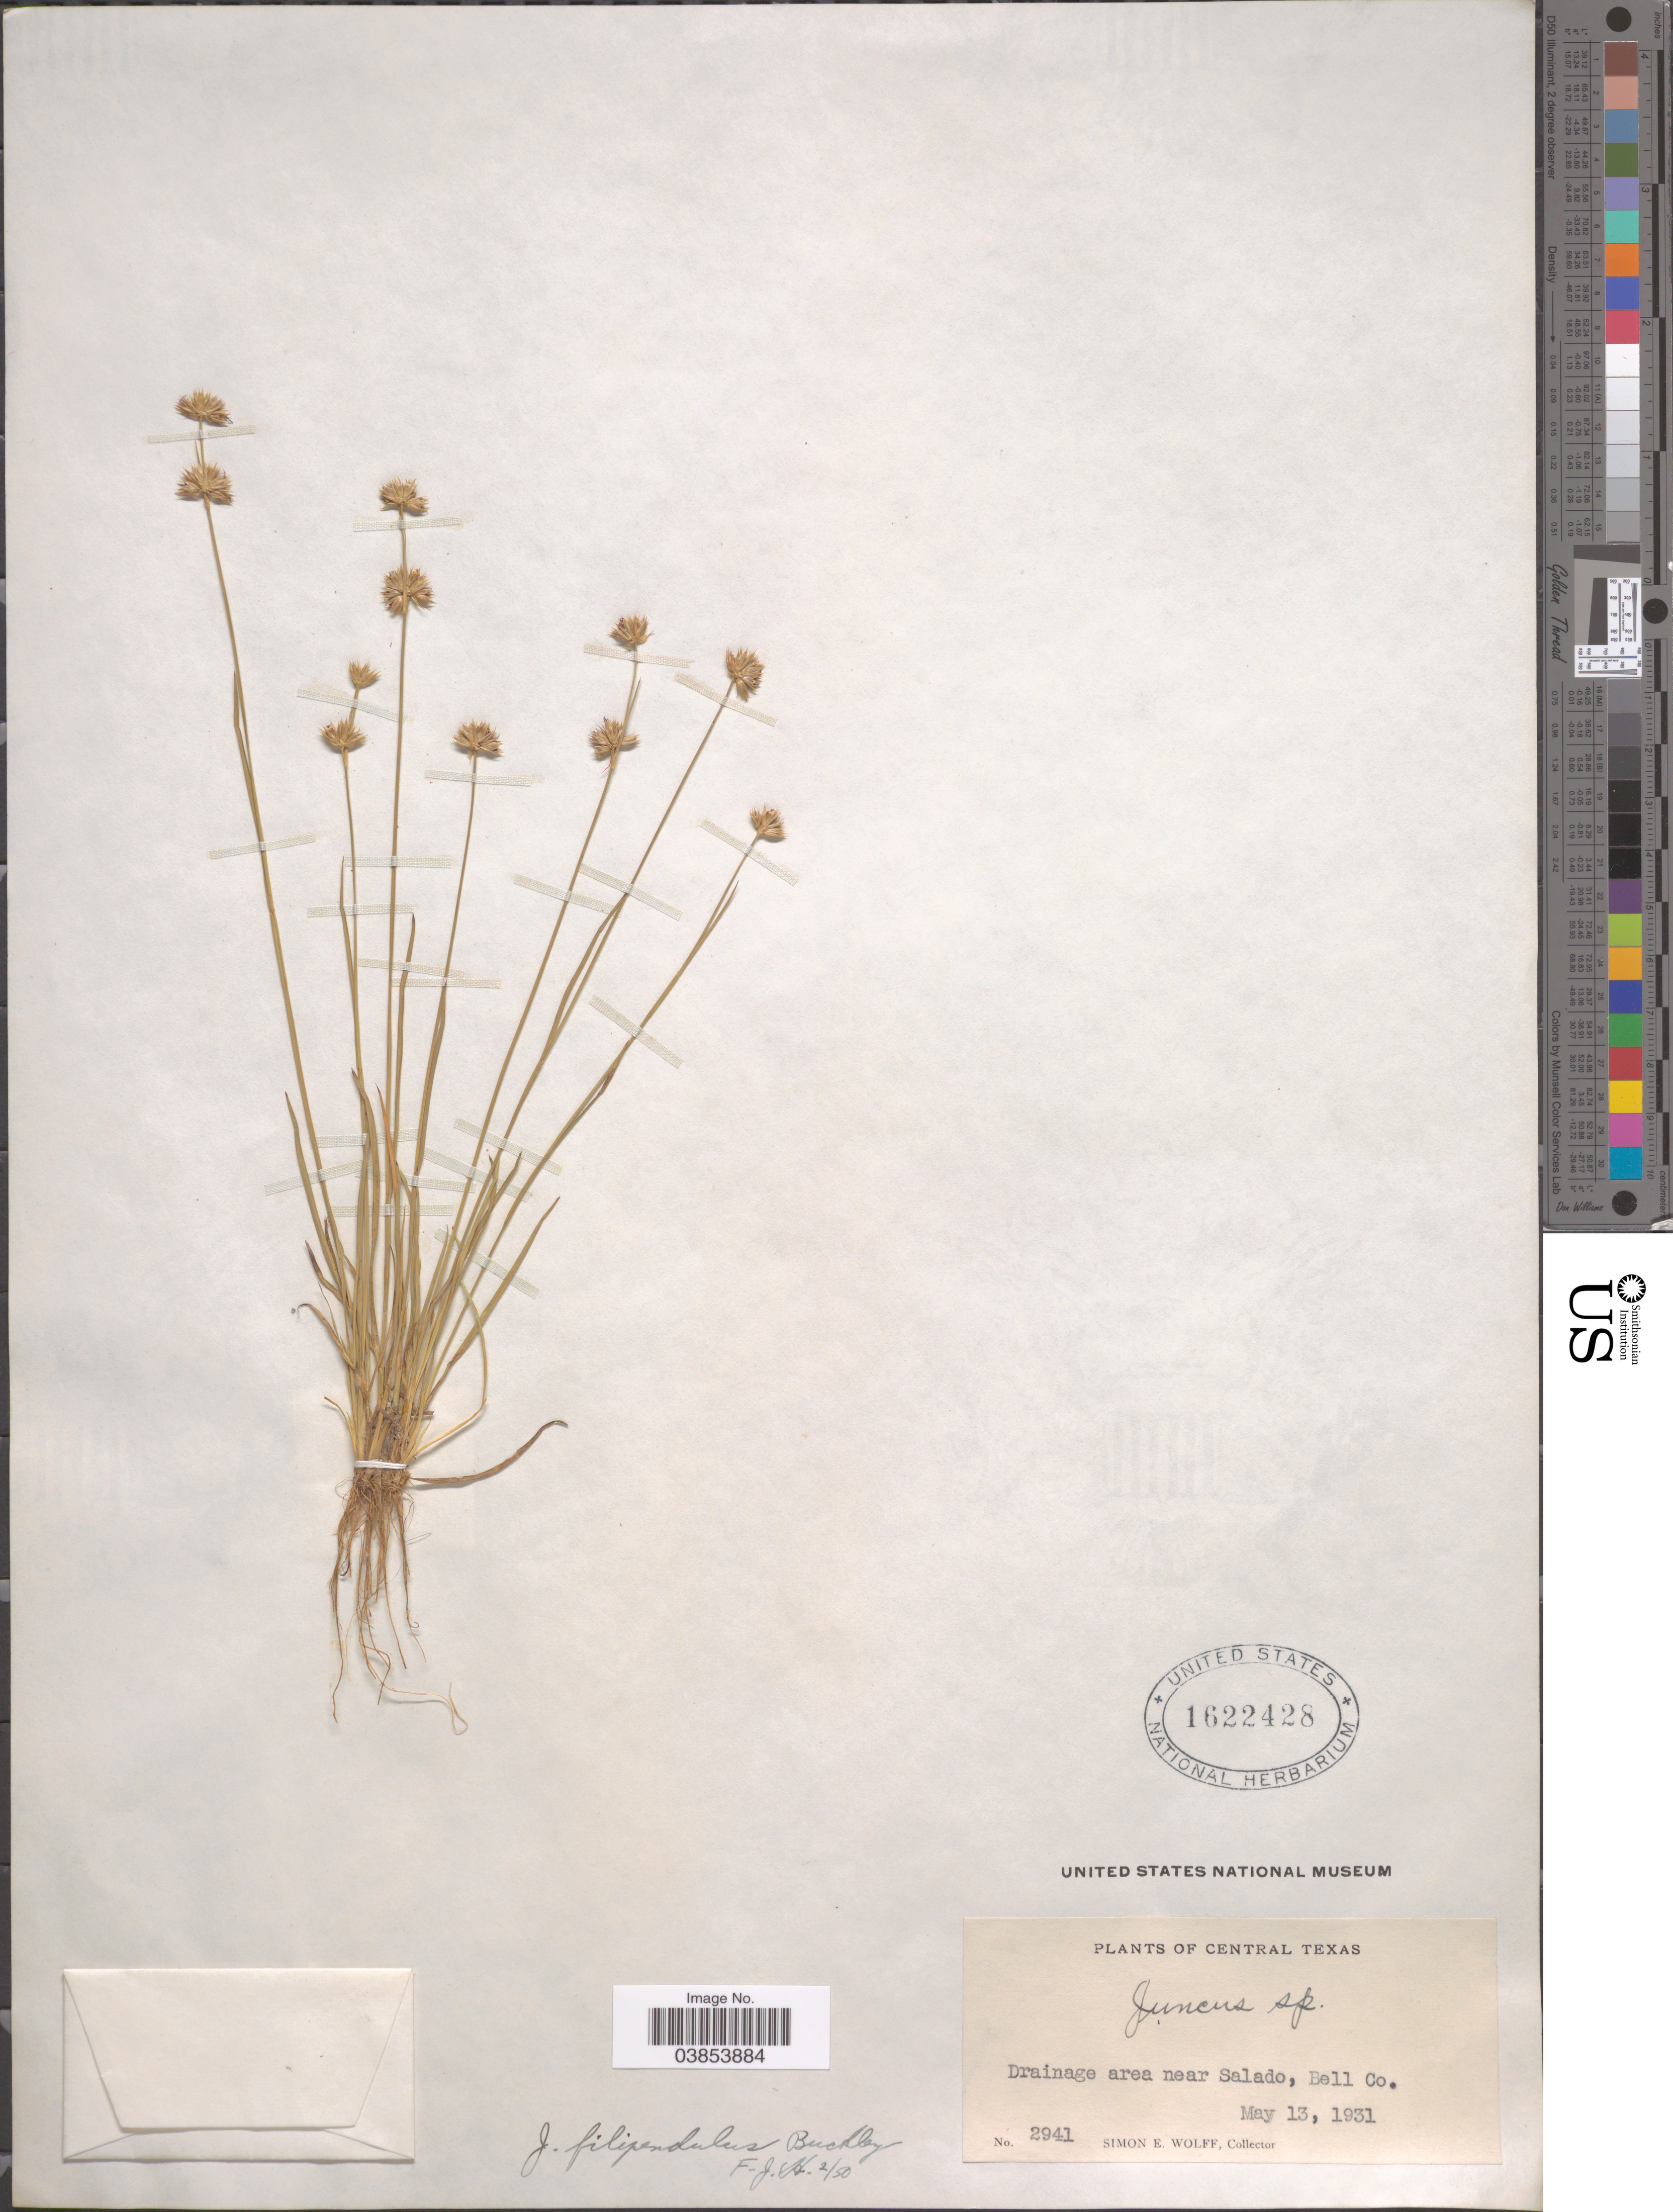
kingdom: Plantae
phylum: Tracheophyta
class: Liliopsida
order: Poales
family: Juncaceae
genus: Juncus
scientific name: Juncus filipendulus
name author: Buckley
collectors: S. E. Wolff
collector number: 2941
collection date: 1931-05-13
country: United States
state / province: Texas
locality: Central Texas. Drainage area near Salado, Bell Co.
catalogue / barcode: US 1622428